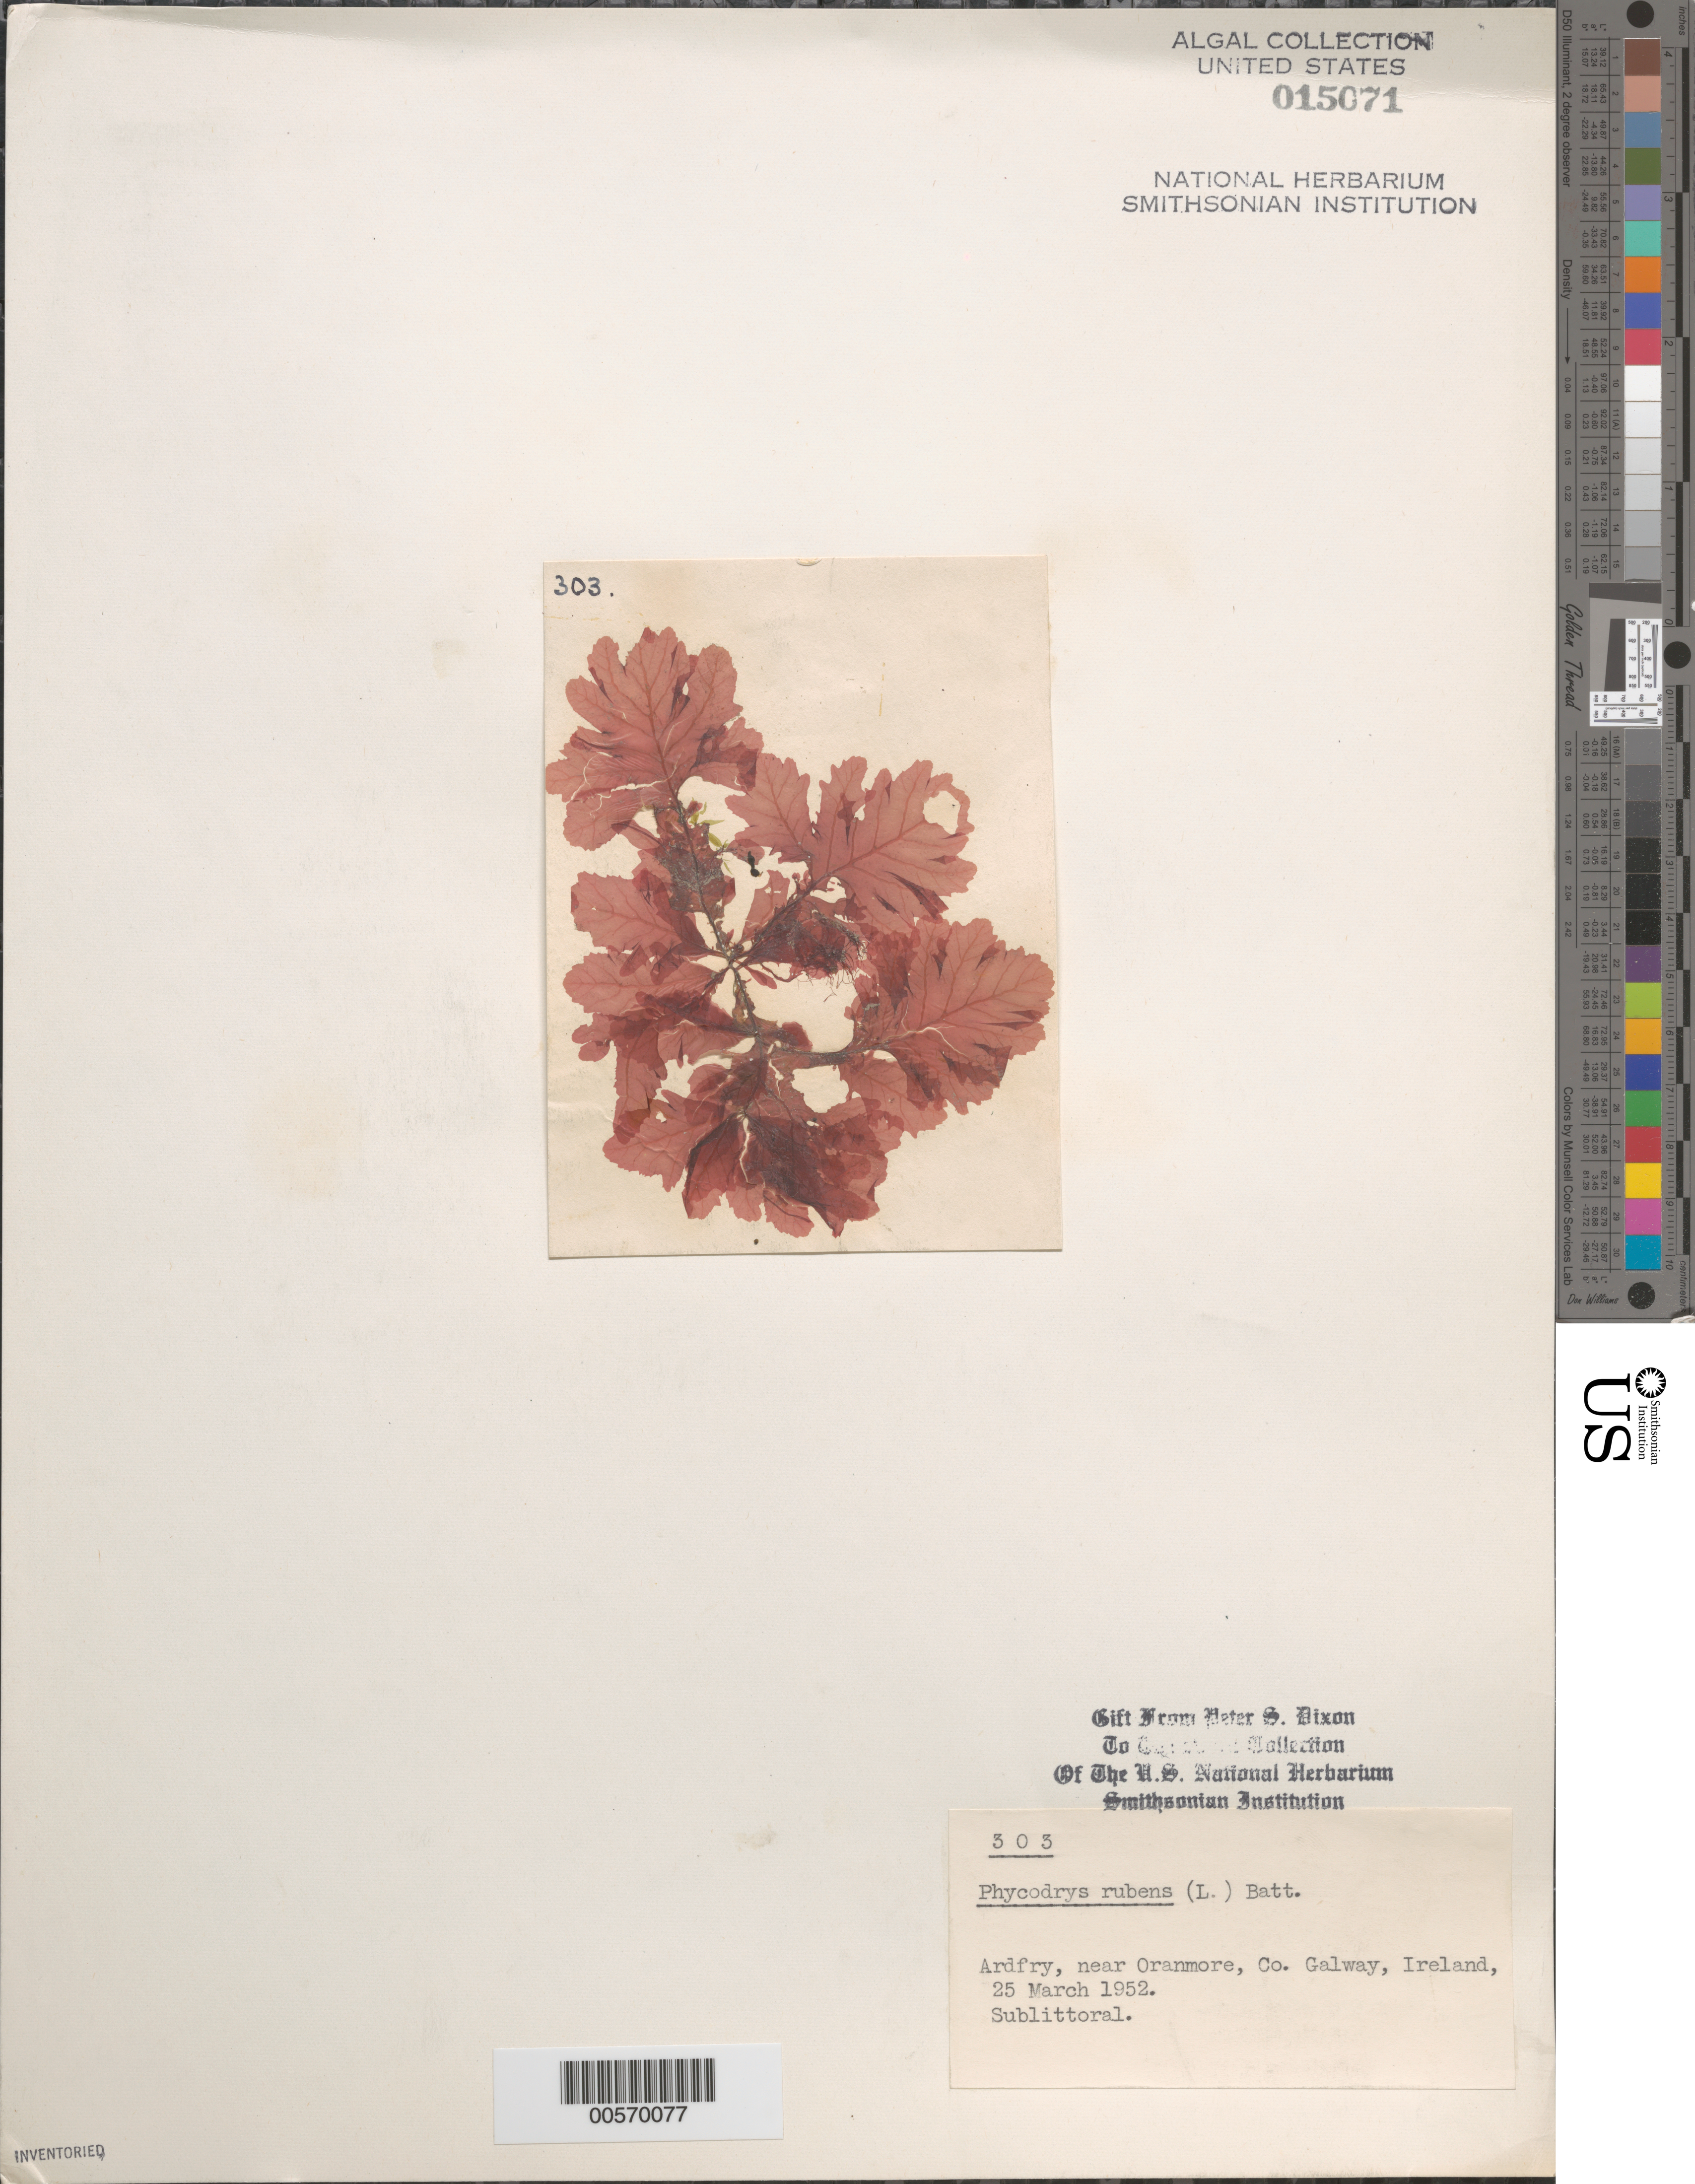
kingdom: Plantae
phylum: Rhodophyta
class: Florideophyceae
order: Ceramiales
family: Delesseriaceae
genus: Phycodrys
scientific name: Phycodrys rubens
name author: (L.) Batters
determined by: Dixon, P. S.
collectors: P. S. Dixon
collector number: PSD 303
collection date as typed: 25 Mar 1952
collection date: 1952-03-25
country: Ireland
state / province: Connaught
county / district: Galway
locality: Ardfry, near Oranmore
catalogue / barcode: US 15071